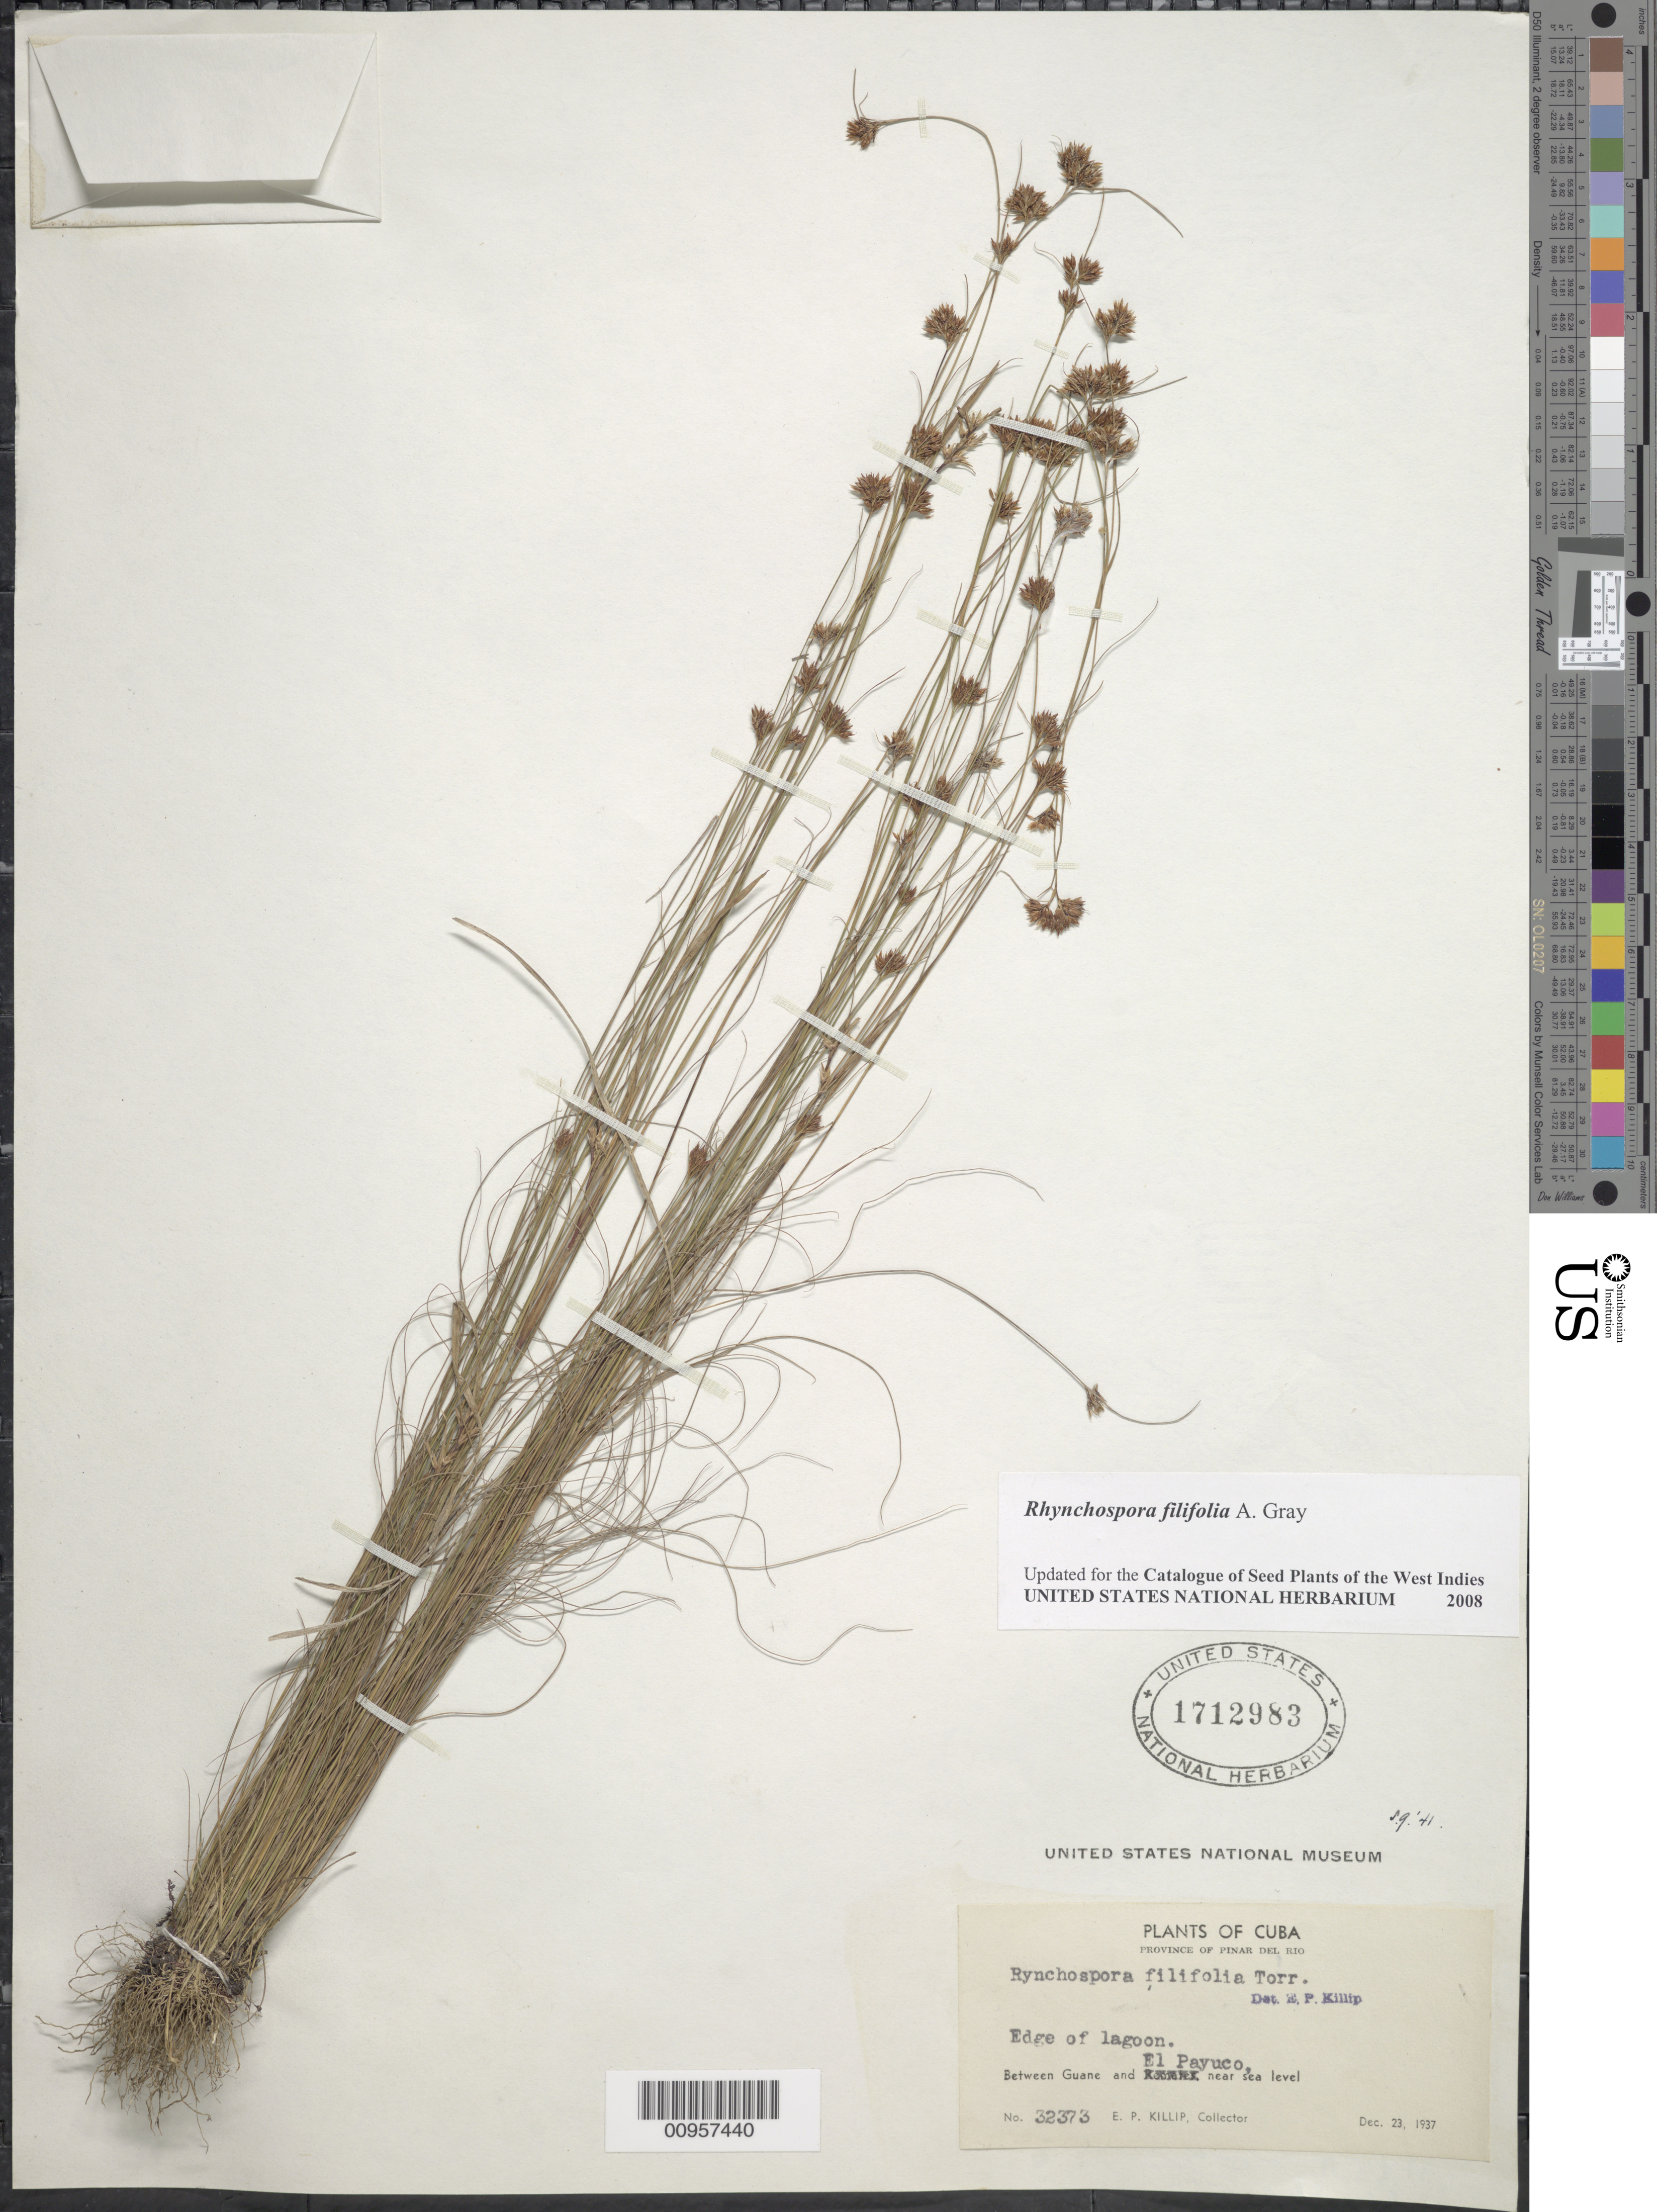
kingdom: Plantae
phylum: Tracheophyta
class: Liliopsida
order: Poales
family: Cyperaceae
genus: Rhynchospora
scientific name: Rhynchospora filifolia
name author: A. Gray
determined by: Strong, M. T., (US), Smithsonian Institution - National Museum of Natural History (UNITED STATES)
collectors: E. P. Killip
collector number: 32373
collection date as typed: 23 Dec 1937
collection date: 1937-12-23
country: Cuba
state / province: Pinar del Rio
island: Cuba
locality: Between Guane and El Payuco, edge of lagoon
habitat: Edge of lagoon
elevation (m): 0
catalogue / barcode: US 1712983